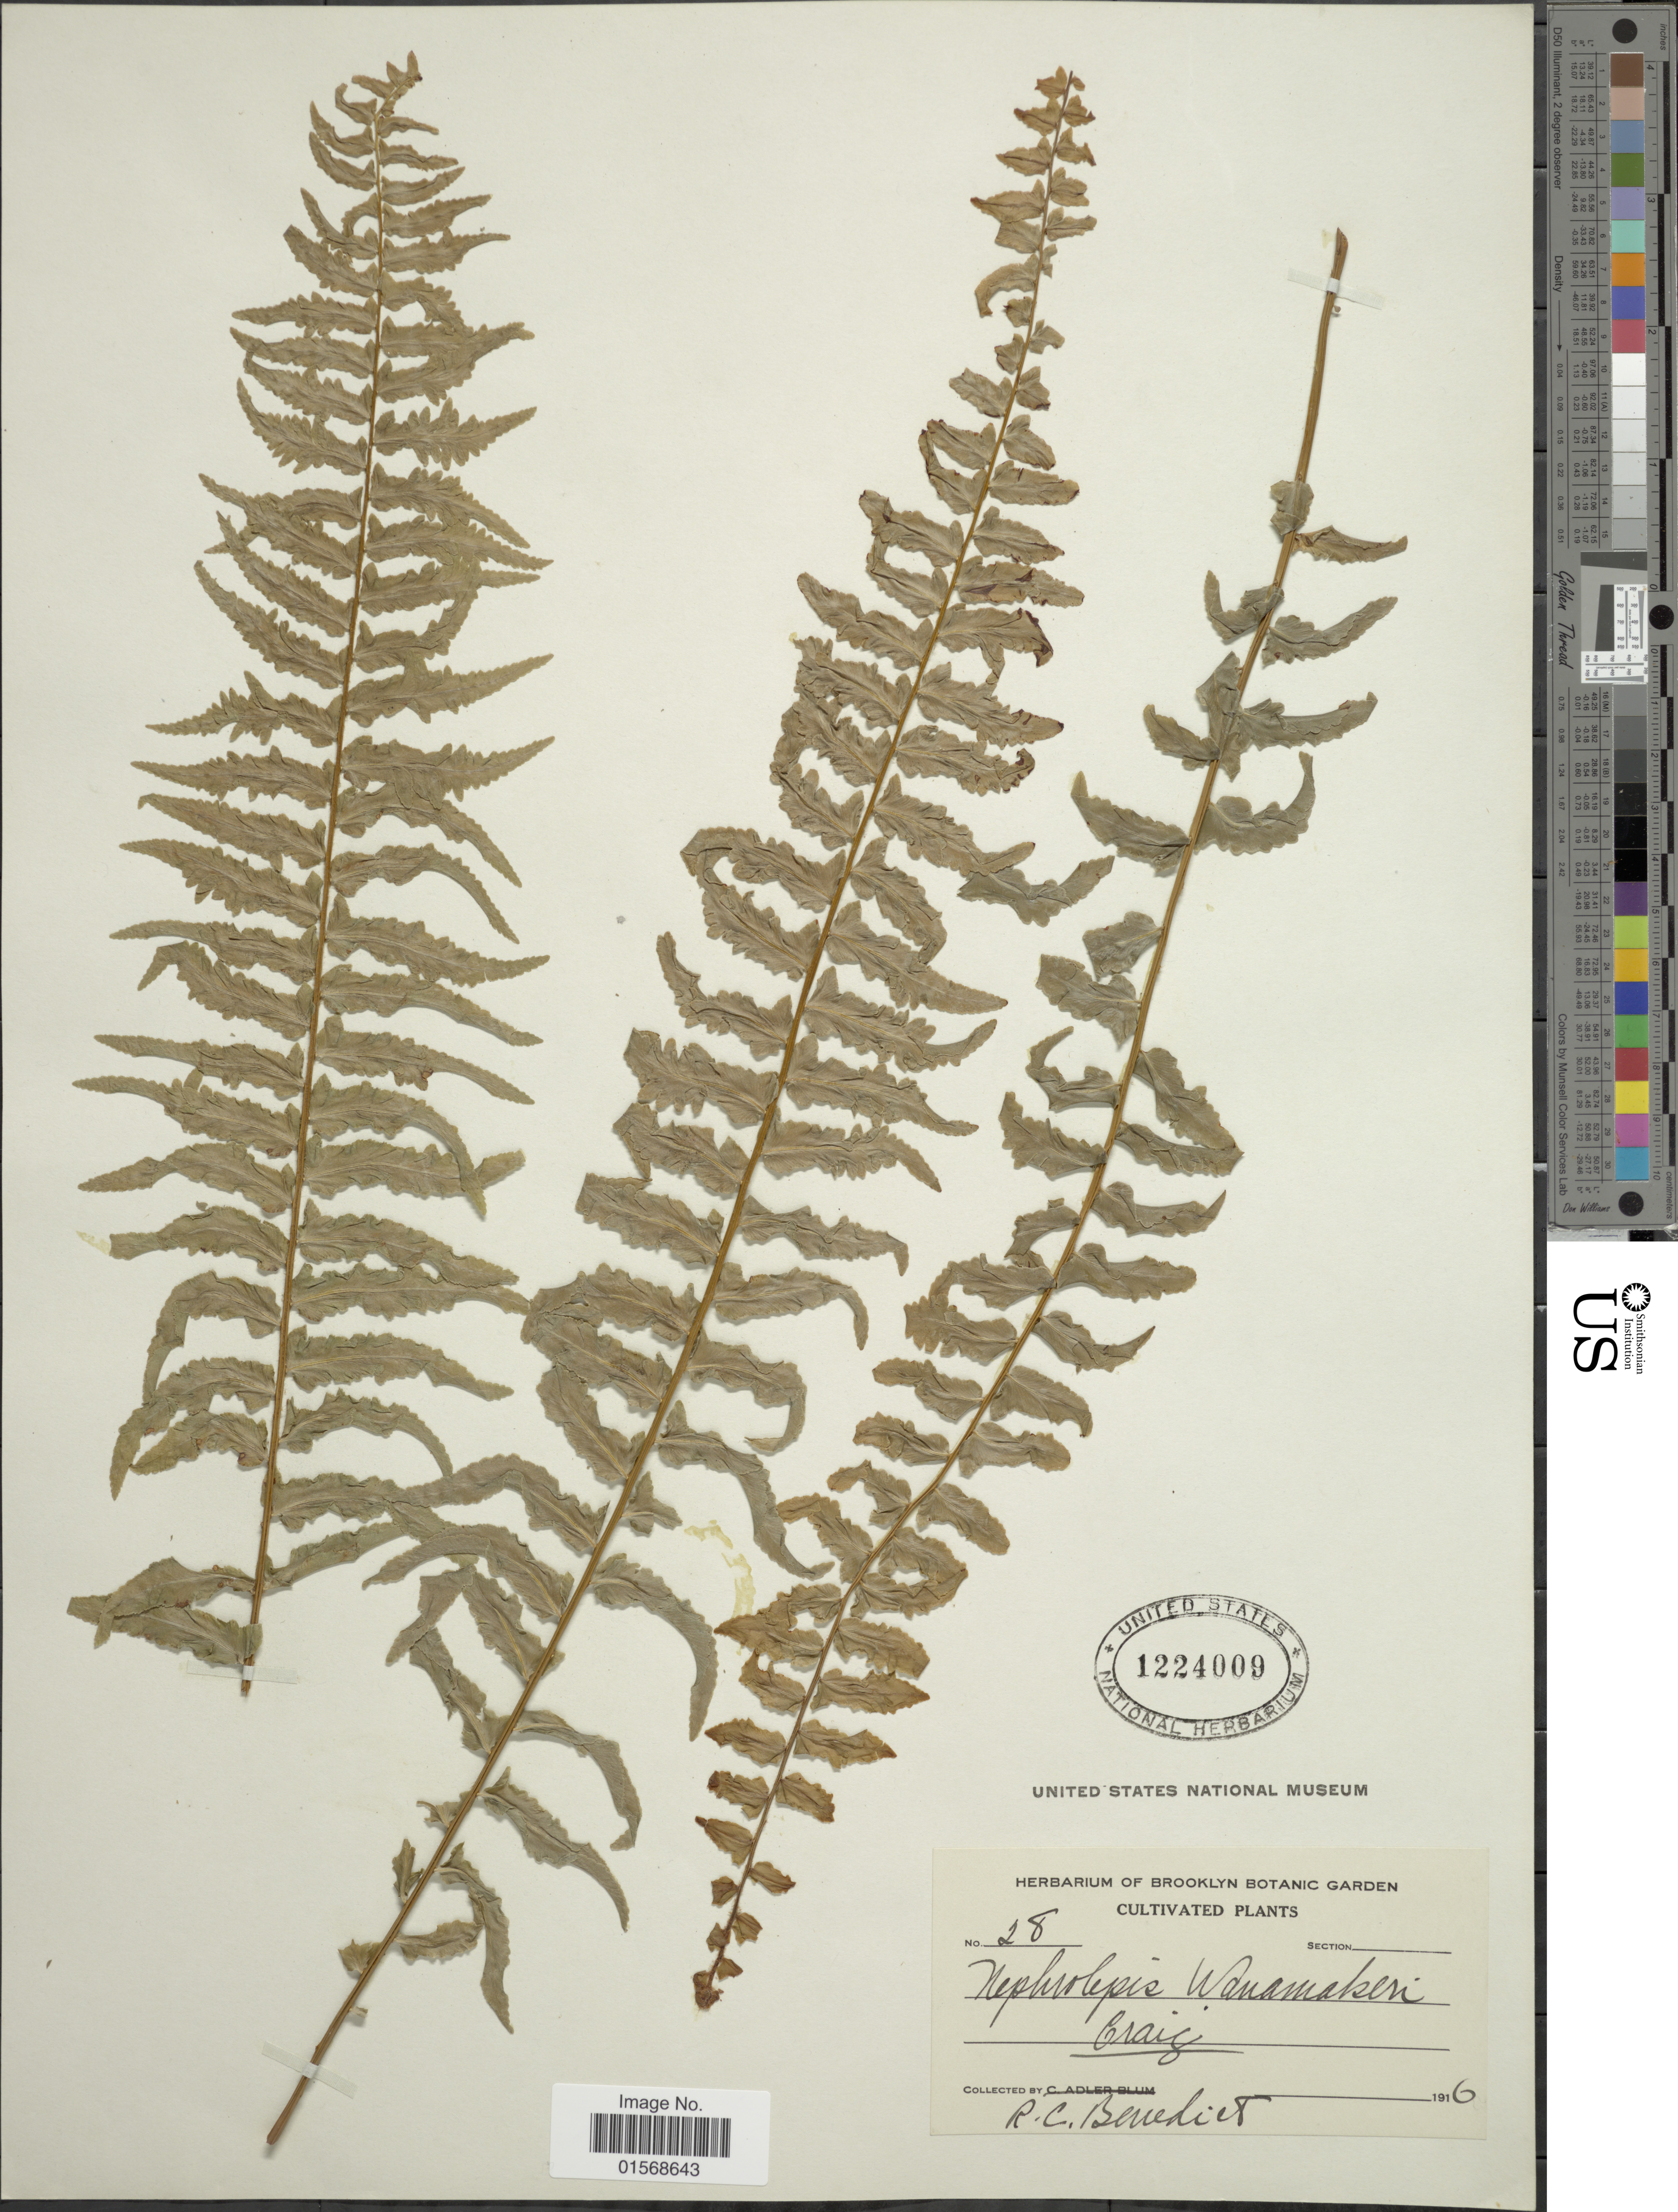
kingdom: Plantae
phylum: Tracheophyta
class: Polypodiopsida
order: Polypodiales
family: Nephrolepidaceae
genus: Nephrolepis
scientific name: Nephrolepis 'Wanamaker'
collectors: R. C. Benedict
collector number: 28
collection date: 1916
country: United States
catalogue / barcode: US 1224009